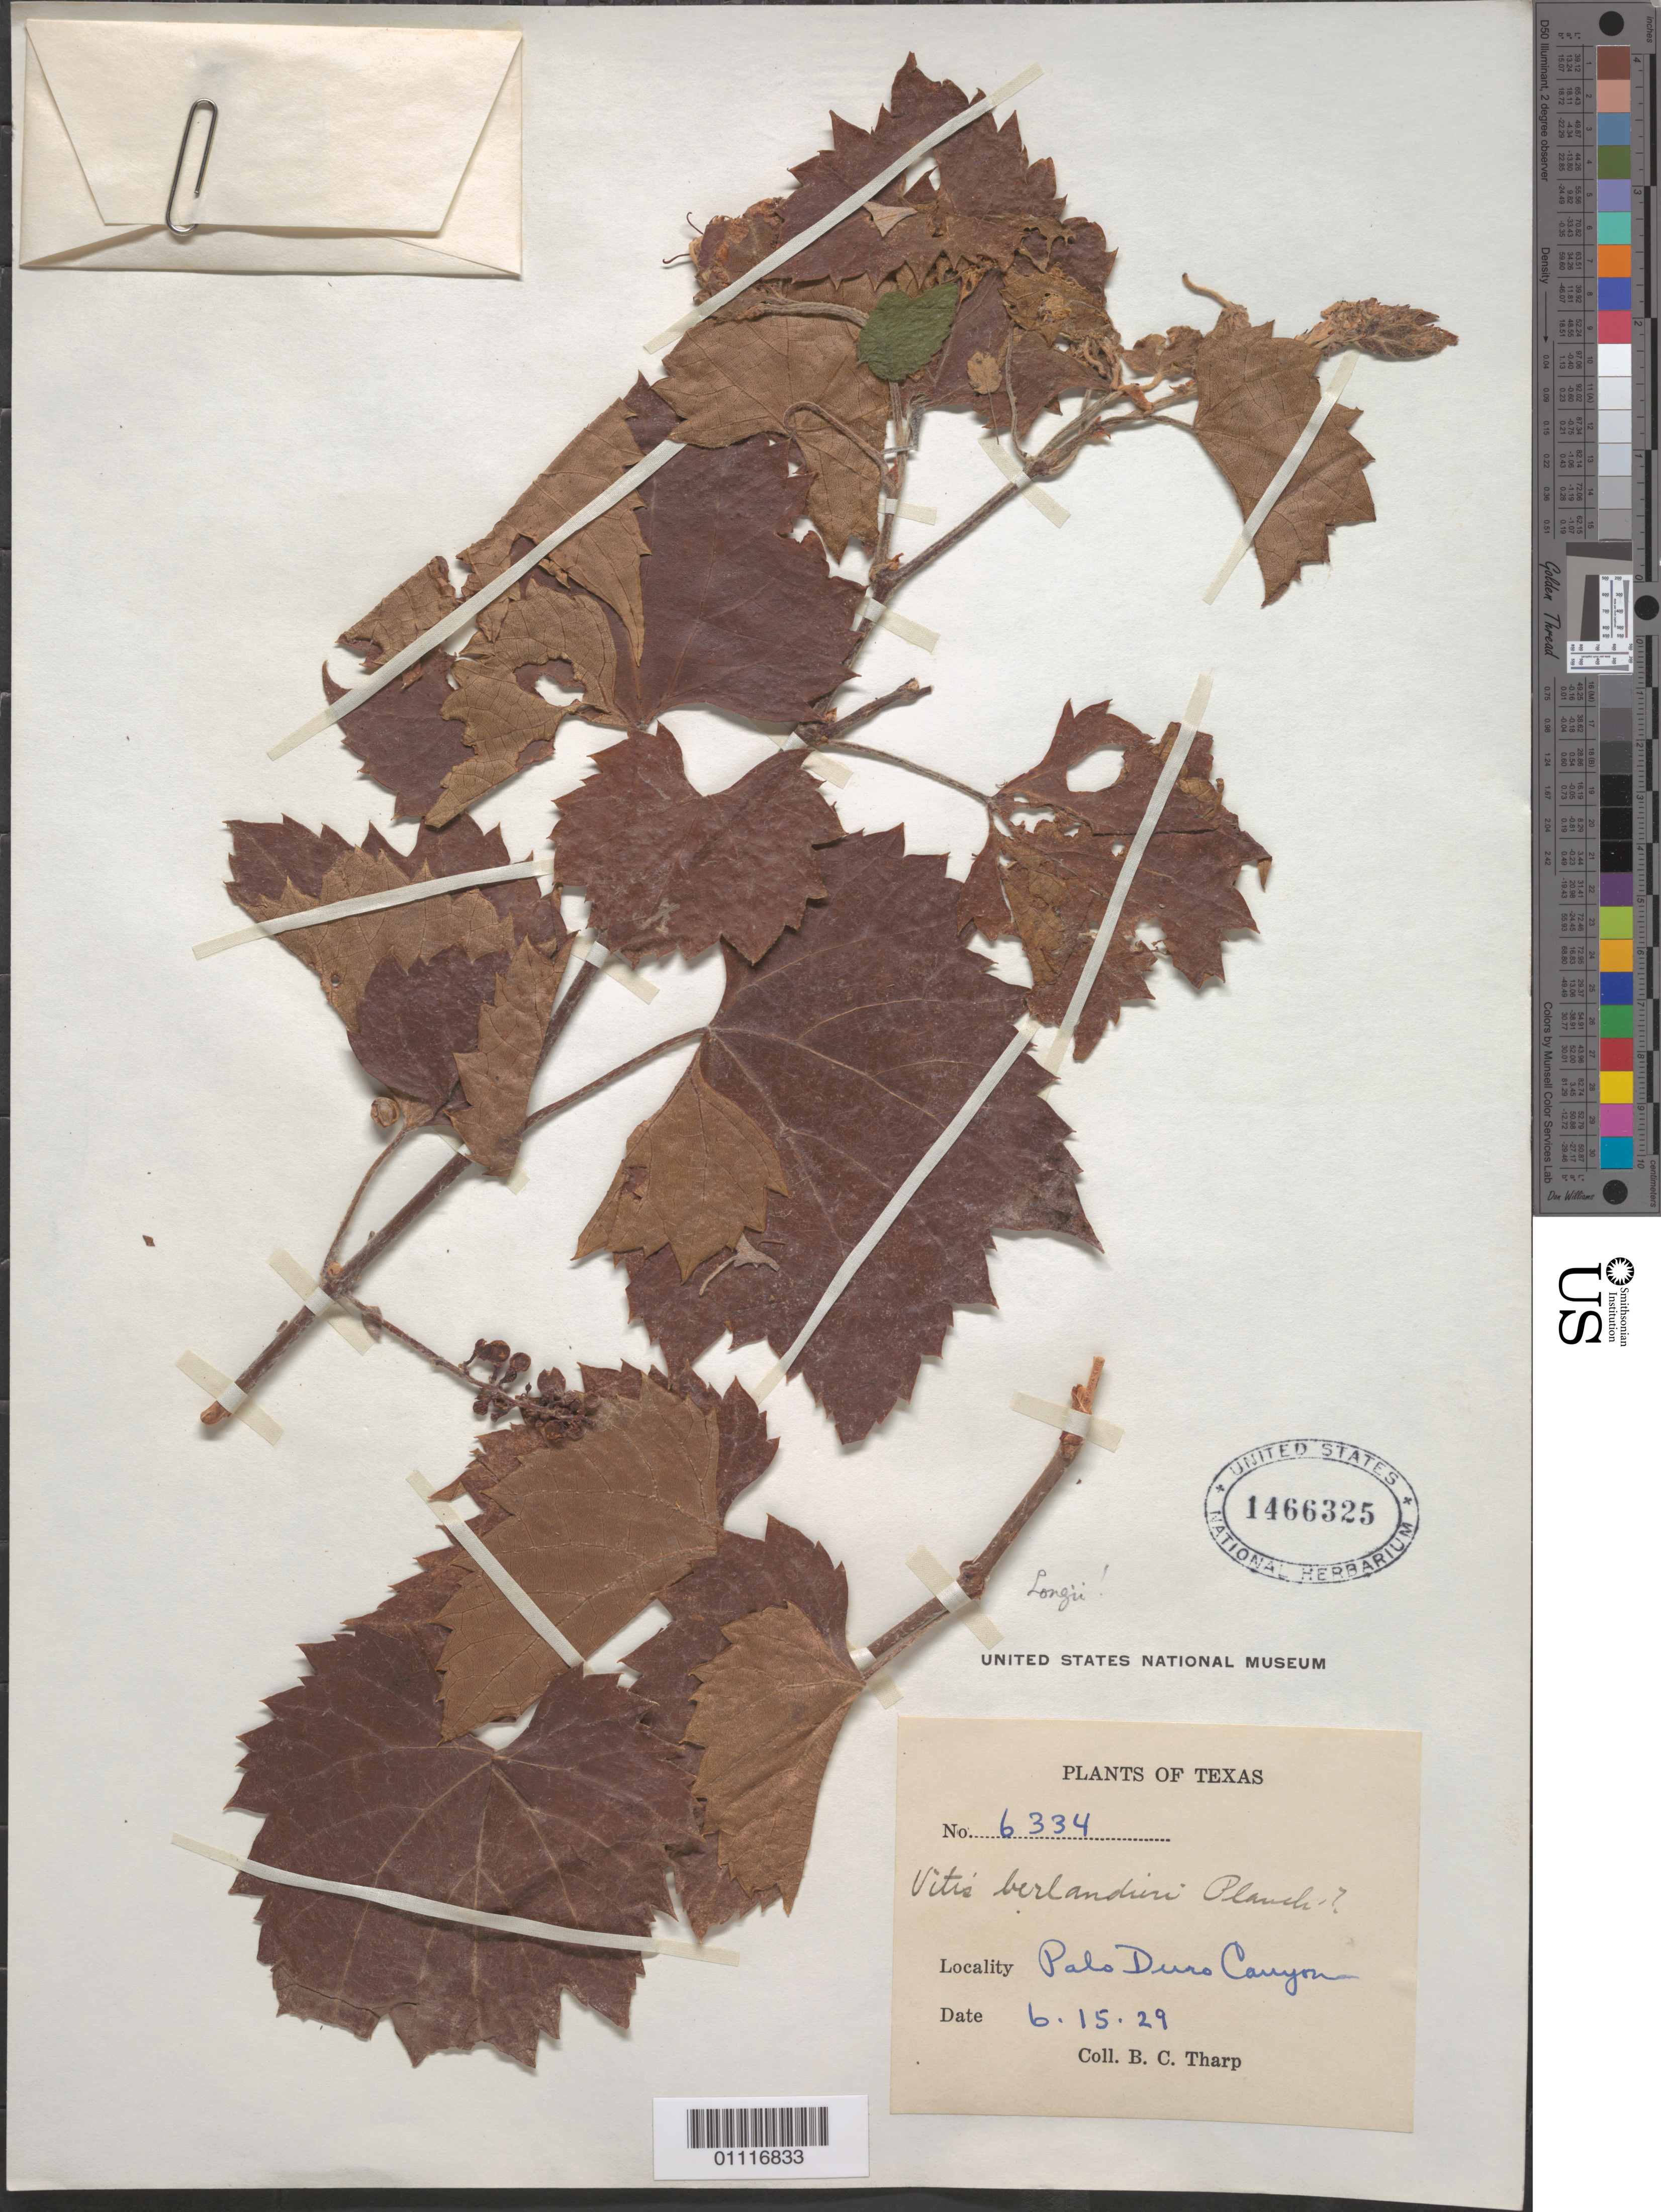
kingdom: Plantae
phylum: Tracheophyta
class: Magnoliopsida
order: Vitales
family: Vitaceae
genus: Vitis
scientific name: Vitis berlandieri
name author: Planch.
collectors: B. C. Tharp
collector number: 6334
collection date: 1929-06-15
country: United States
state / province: Texas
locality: Palo Duro Canyon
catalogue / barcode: US 1466325